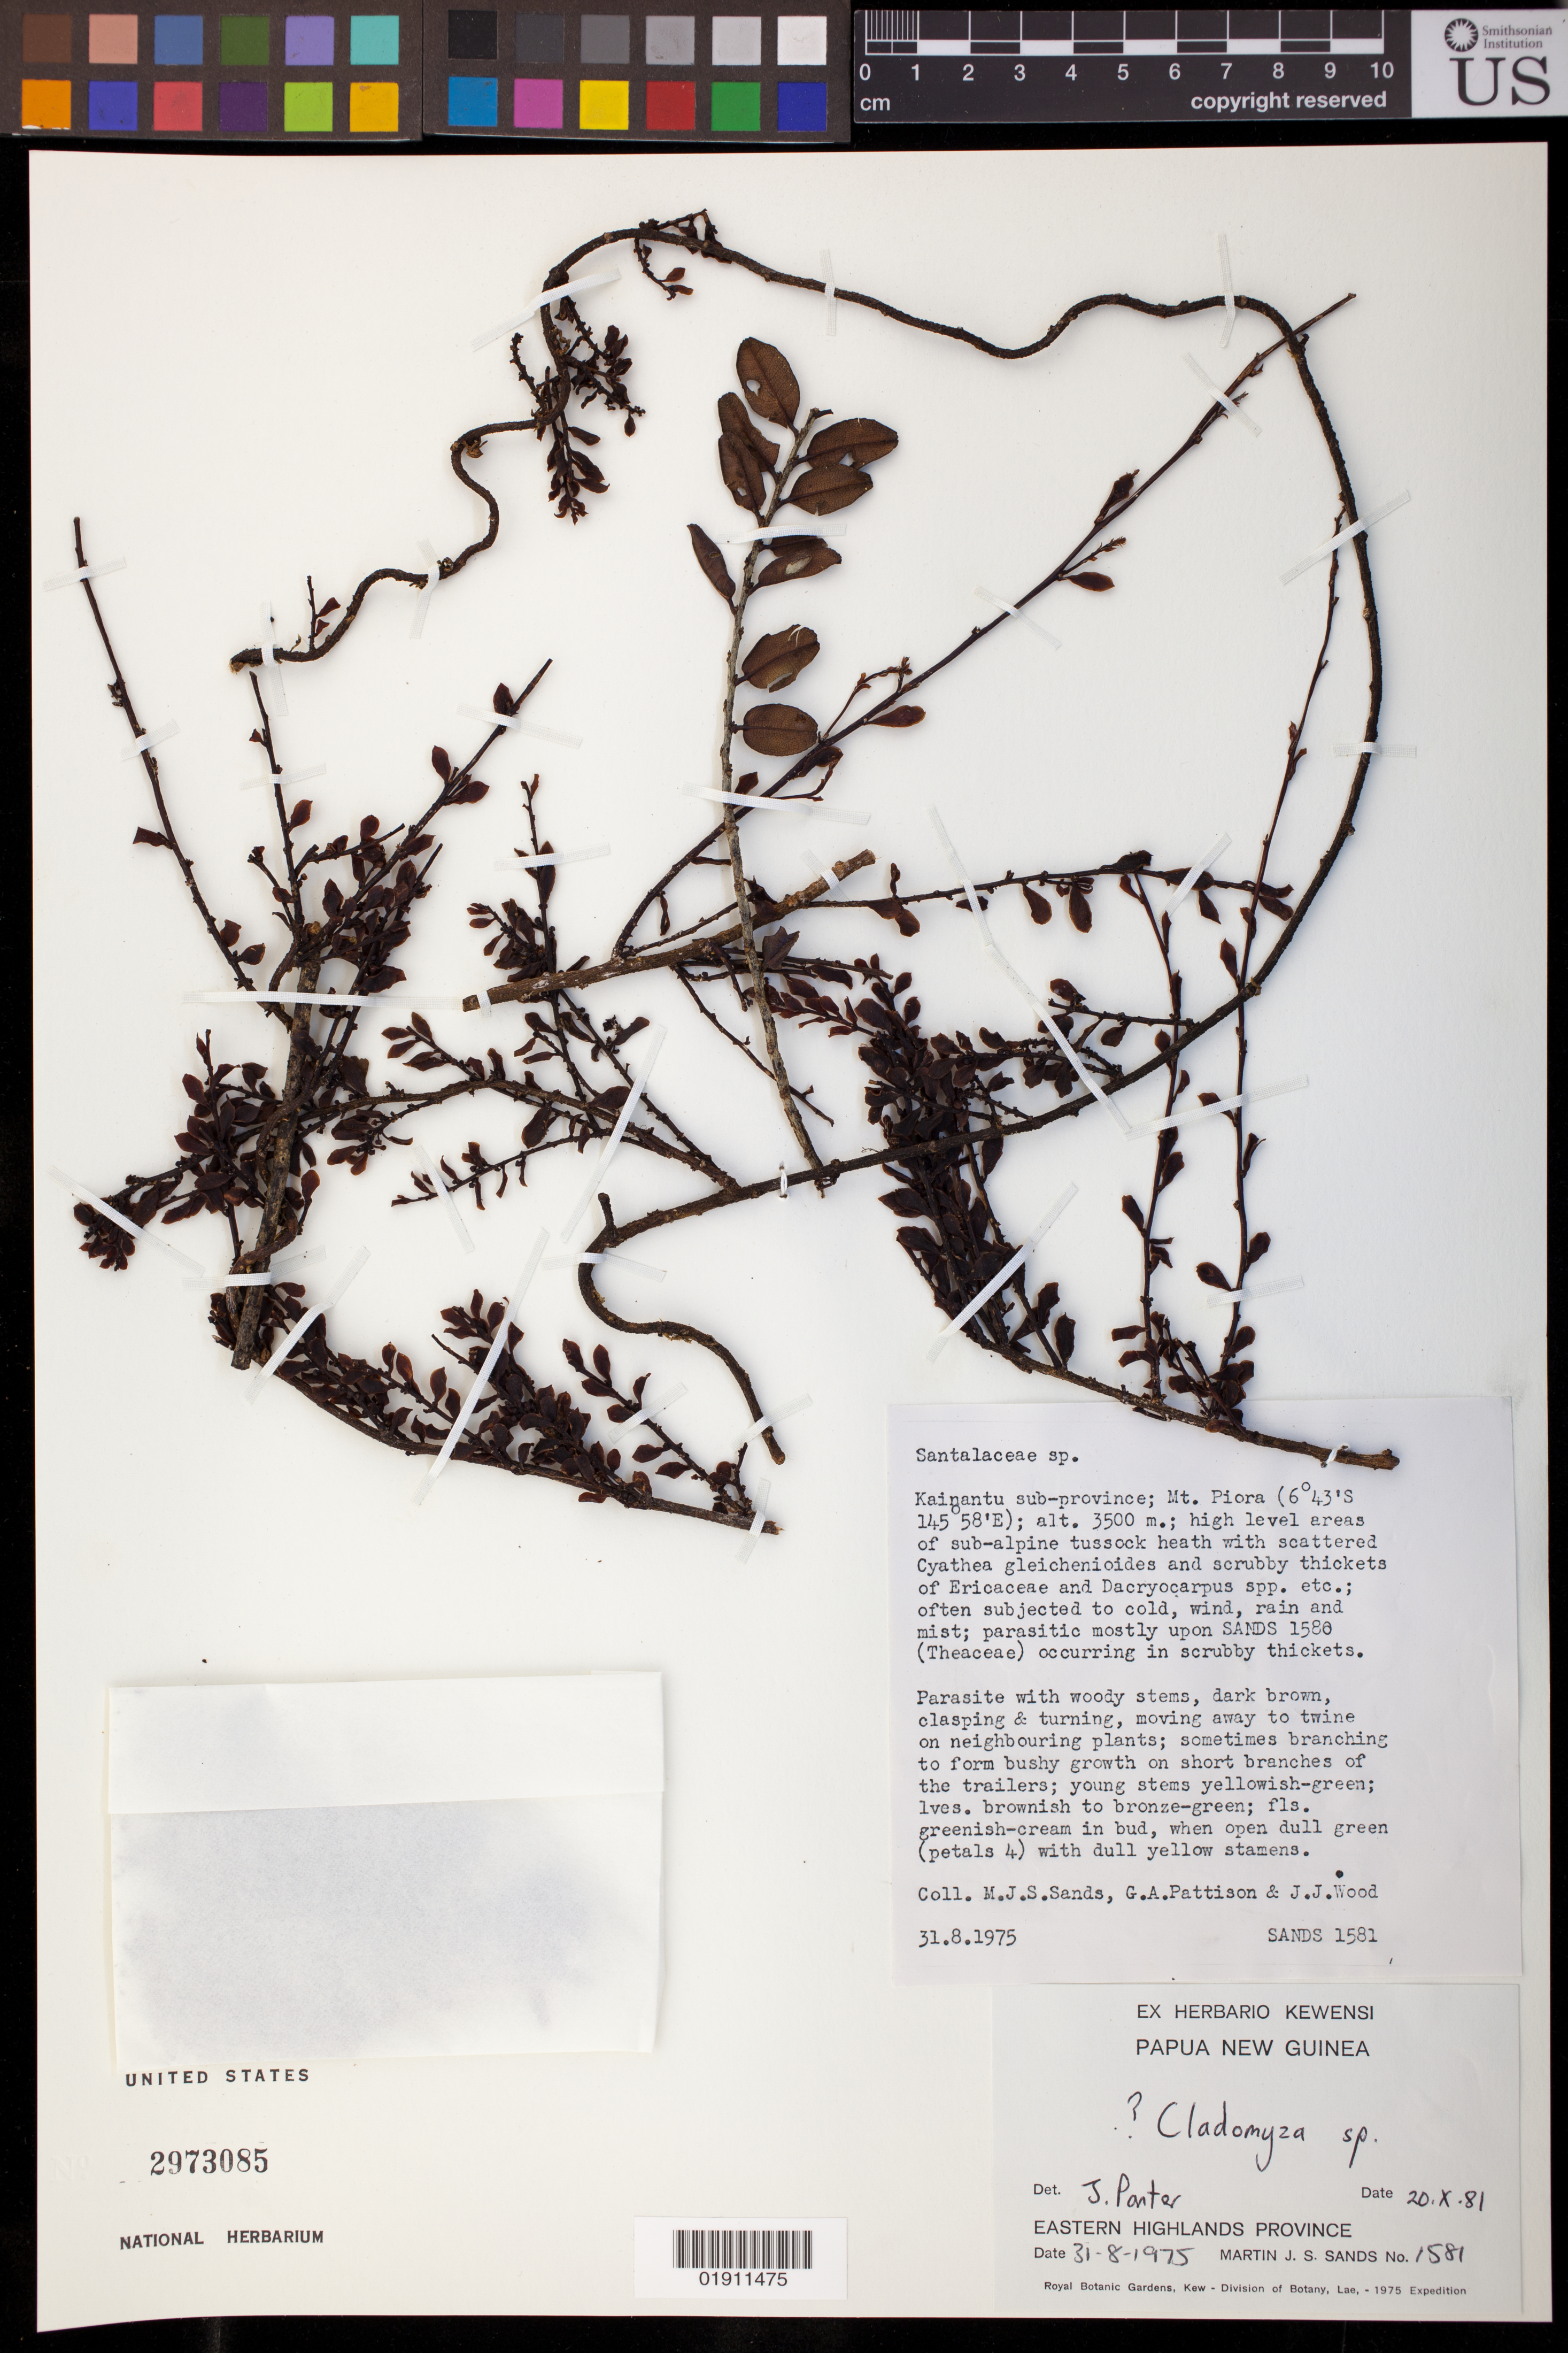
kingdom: Plantae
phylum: Tracheophyta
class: Magnoliopsida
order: Santalales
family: Amphorogynaceae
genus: Dendromyza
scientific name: Dendromyza cuneata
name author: (Danser) Byng & Christenh.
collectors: M. Sands, G. Pattison & J. Wood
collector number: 1581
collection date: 1975-08-31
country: Papua New Guinea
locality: Mt. Piora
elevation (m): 3500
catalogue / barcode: US 2973085